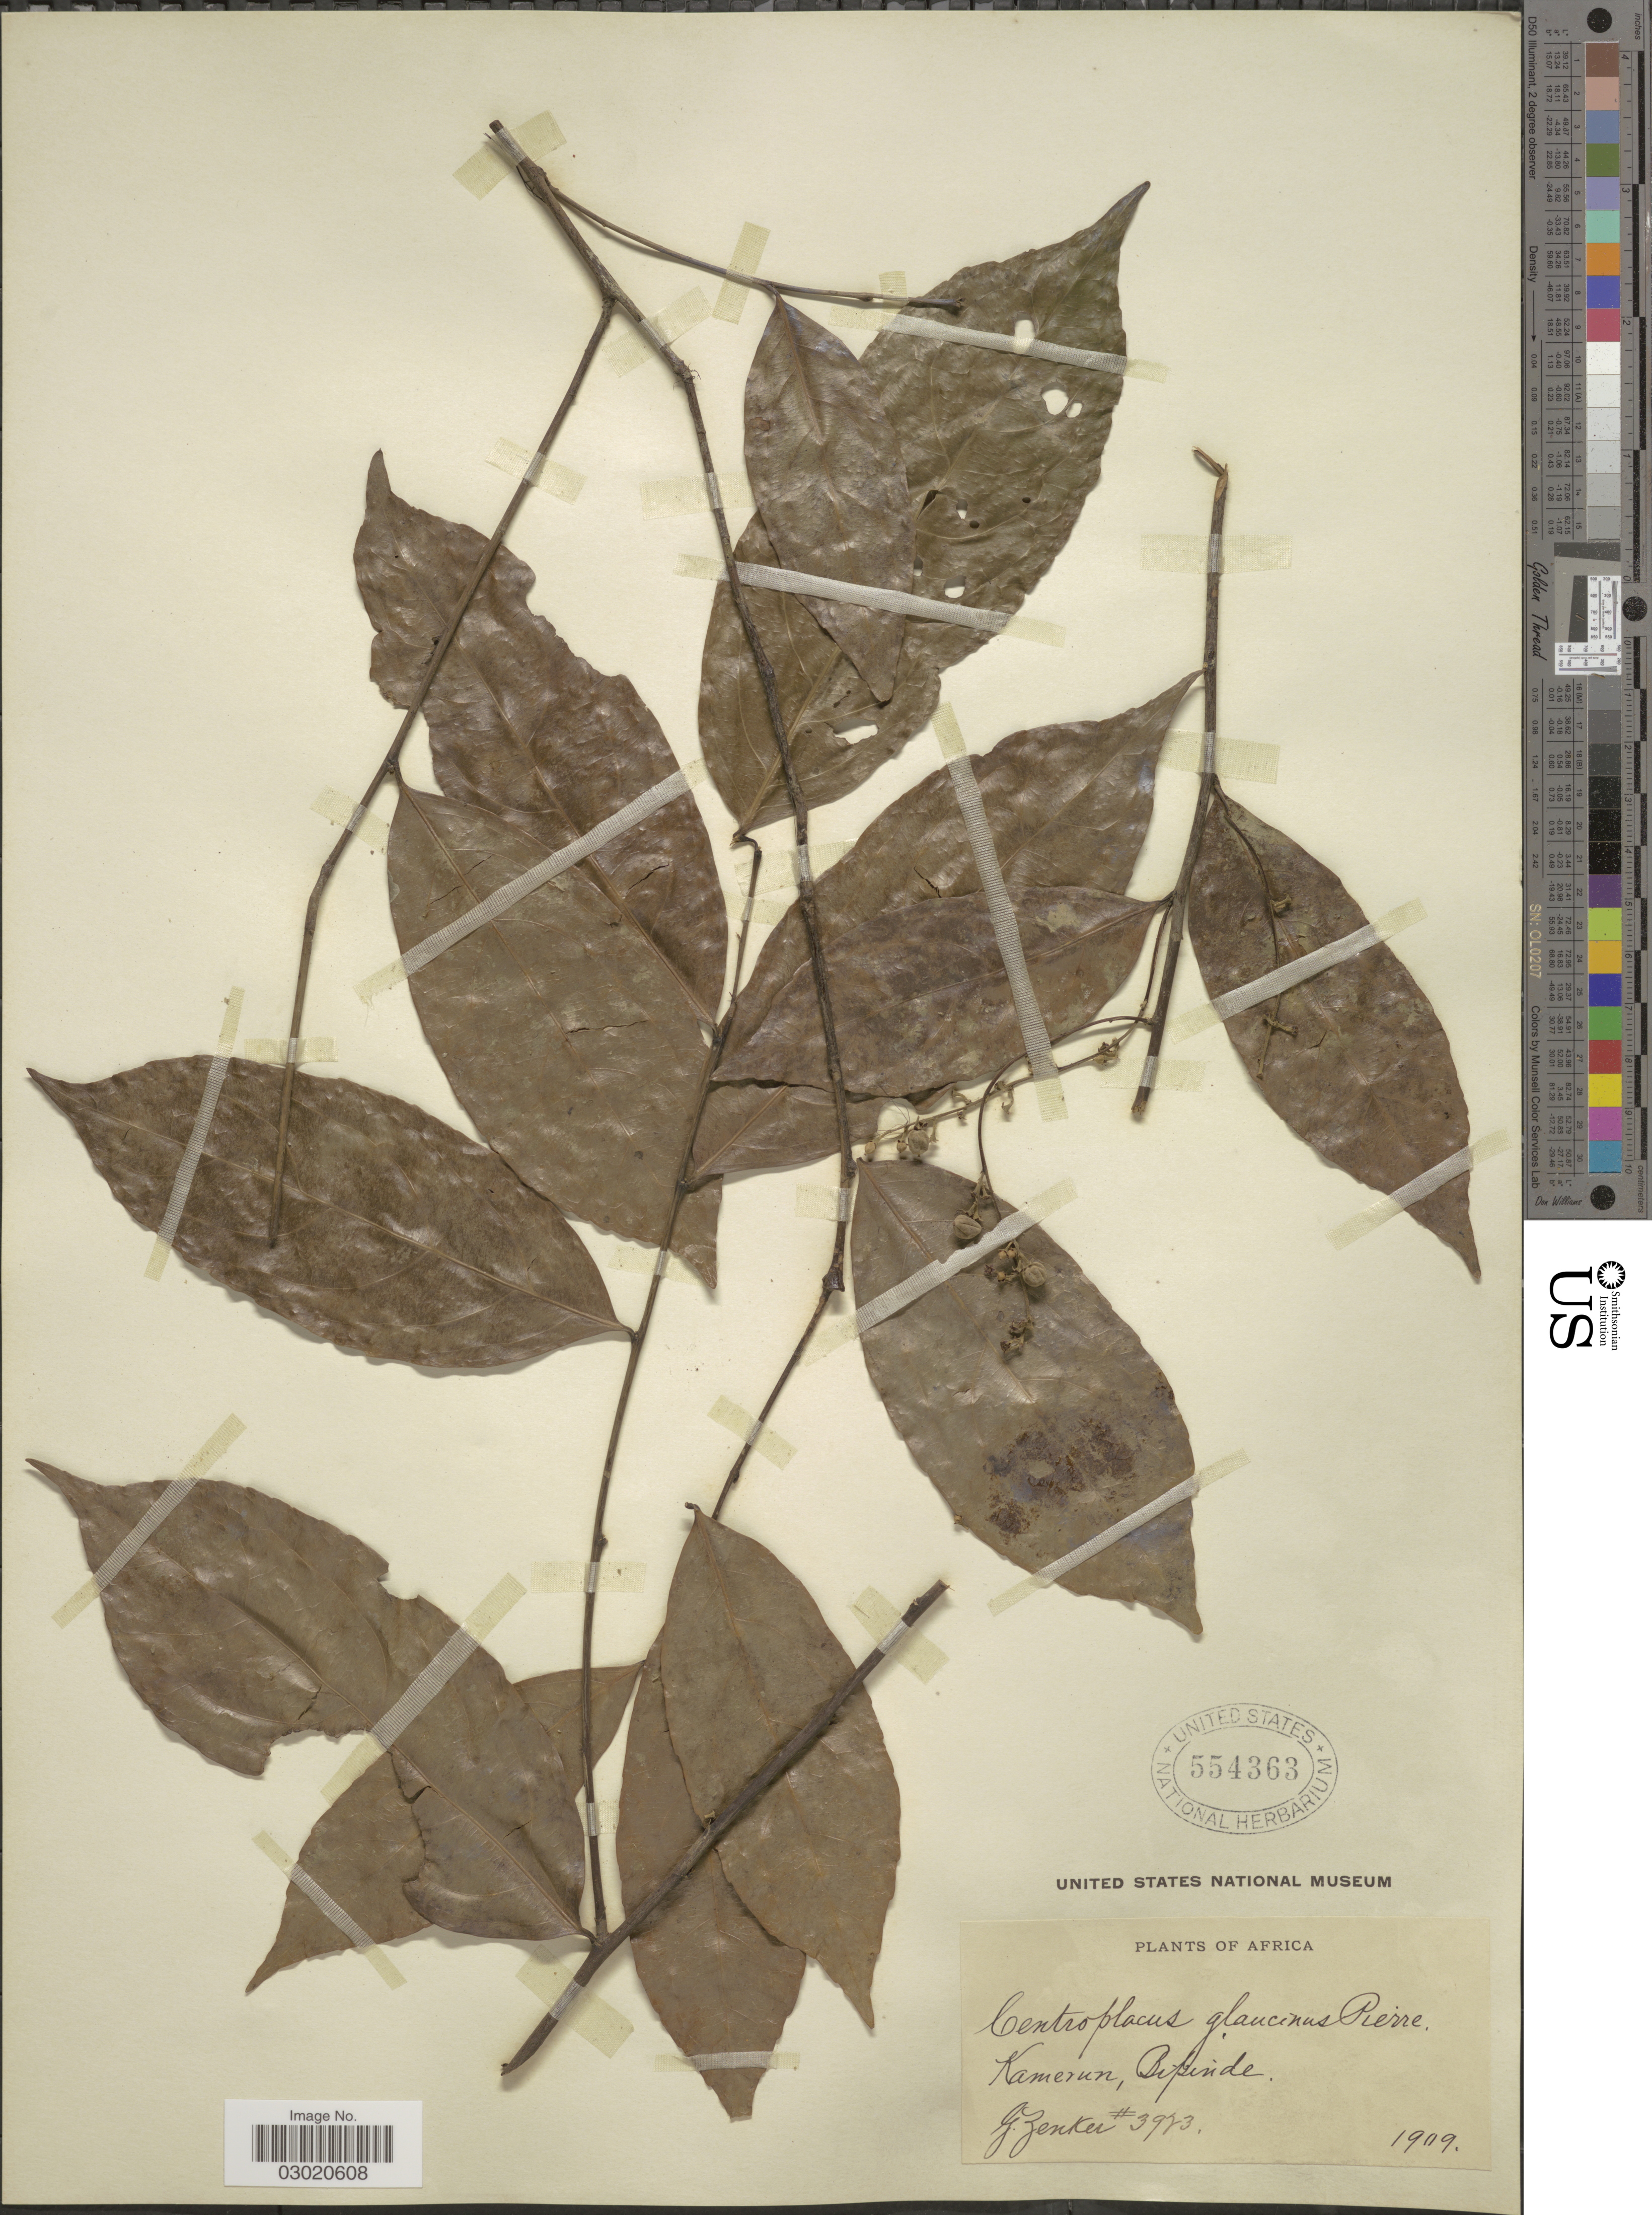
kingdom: Plantae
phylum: Tracheophyta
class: Magnoliopsida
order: Malpighiales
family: Centroplacaceae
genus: Centroplacus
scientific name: Centroplacus glaucinus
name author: Pierre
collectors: G. A. Zenker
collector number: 3923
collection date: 1909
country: Cameroon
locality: Kamerun, Bipinde.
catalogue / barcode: US 554363